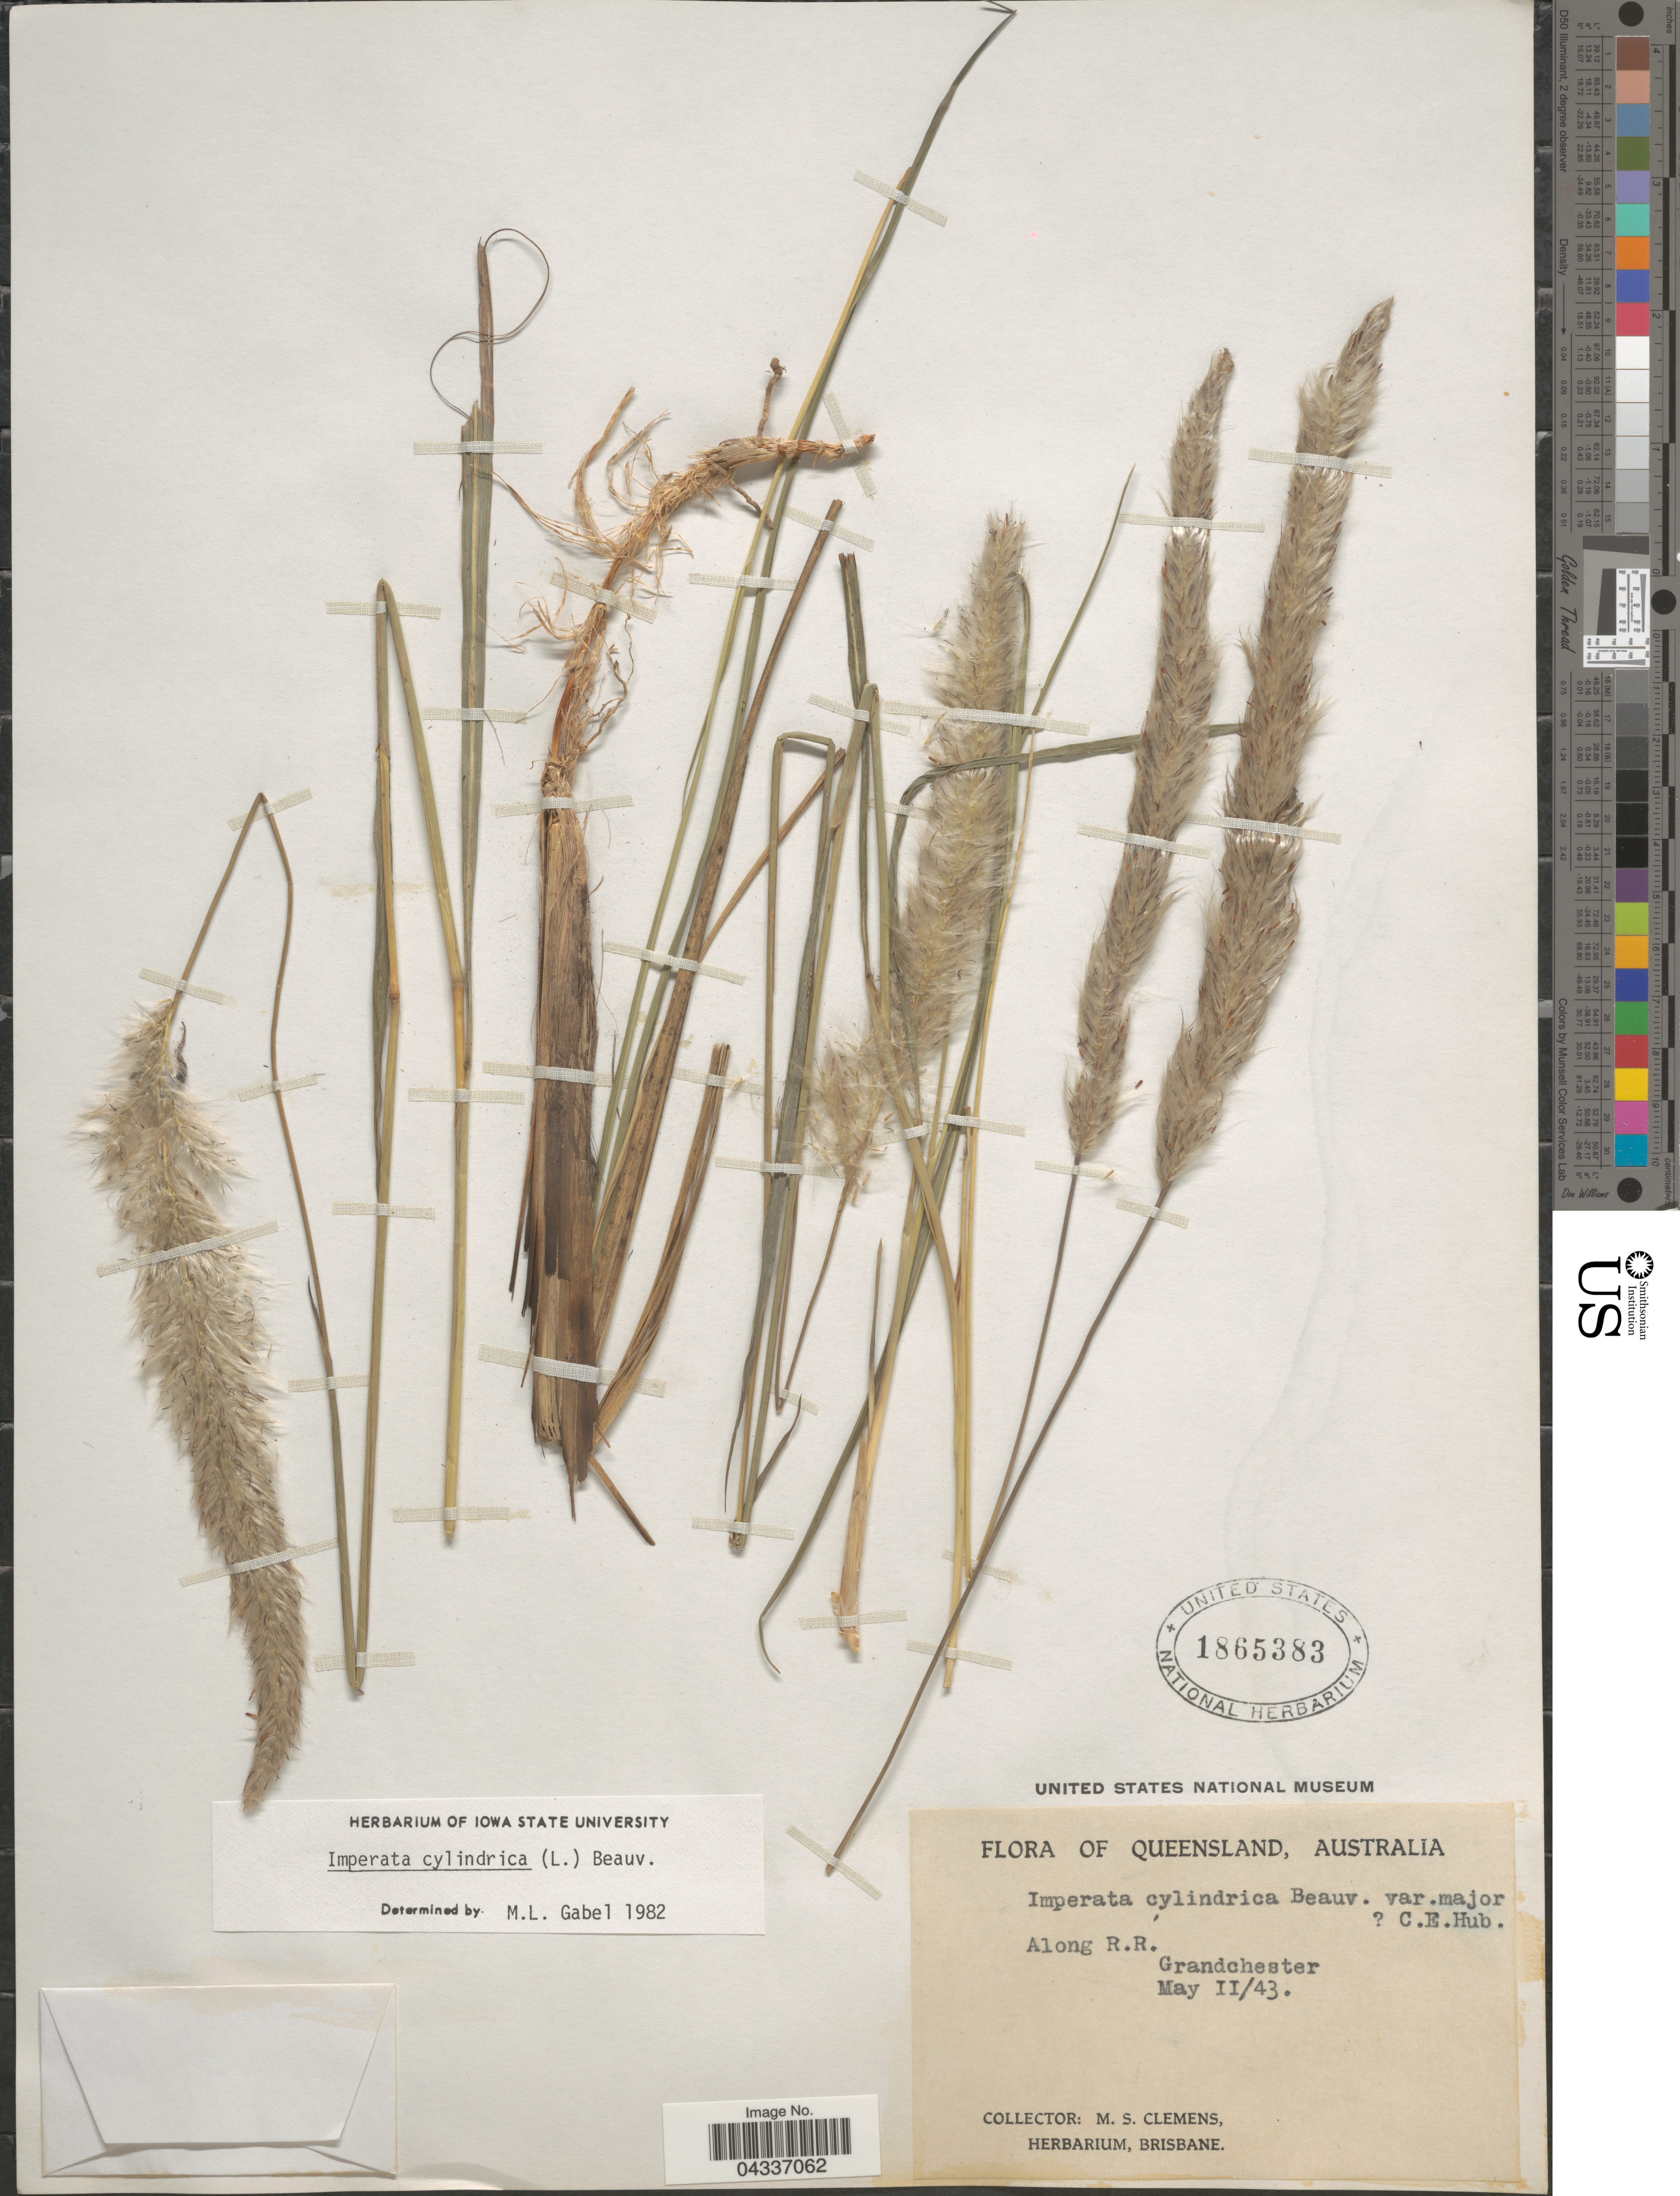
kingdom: Plantae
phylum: Tracheophyta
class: Liliopsida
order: Poales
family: Poaceae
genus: Imperata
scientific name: Imperata cylindrica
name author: (L.) P. Beauv.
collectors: M. S. Clemens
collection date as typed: Transcribed d/m/y: 11/5/43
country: Australia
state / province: Queensland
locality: Along R.R. Grandchester.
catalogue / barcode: US 1865383